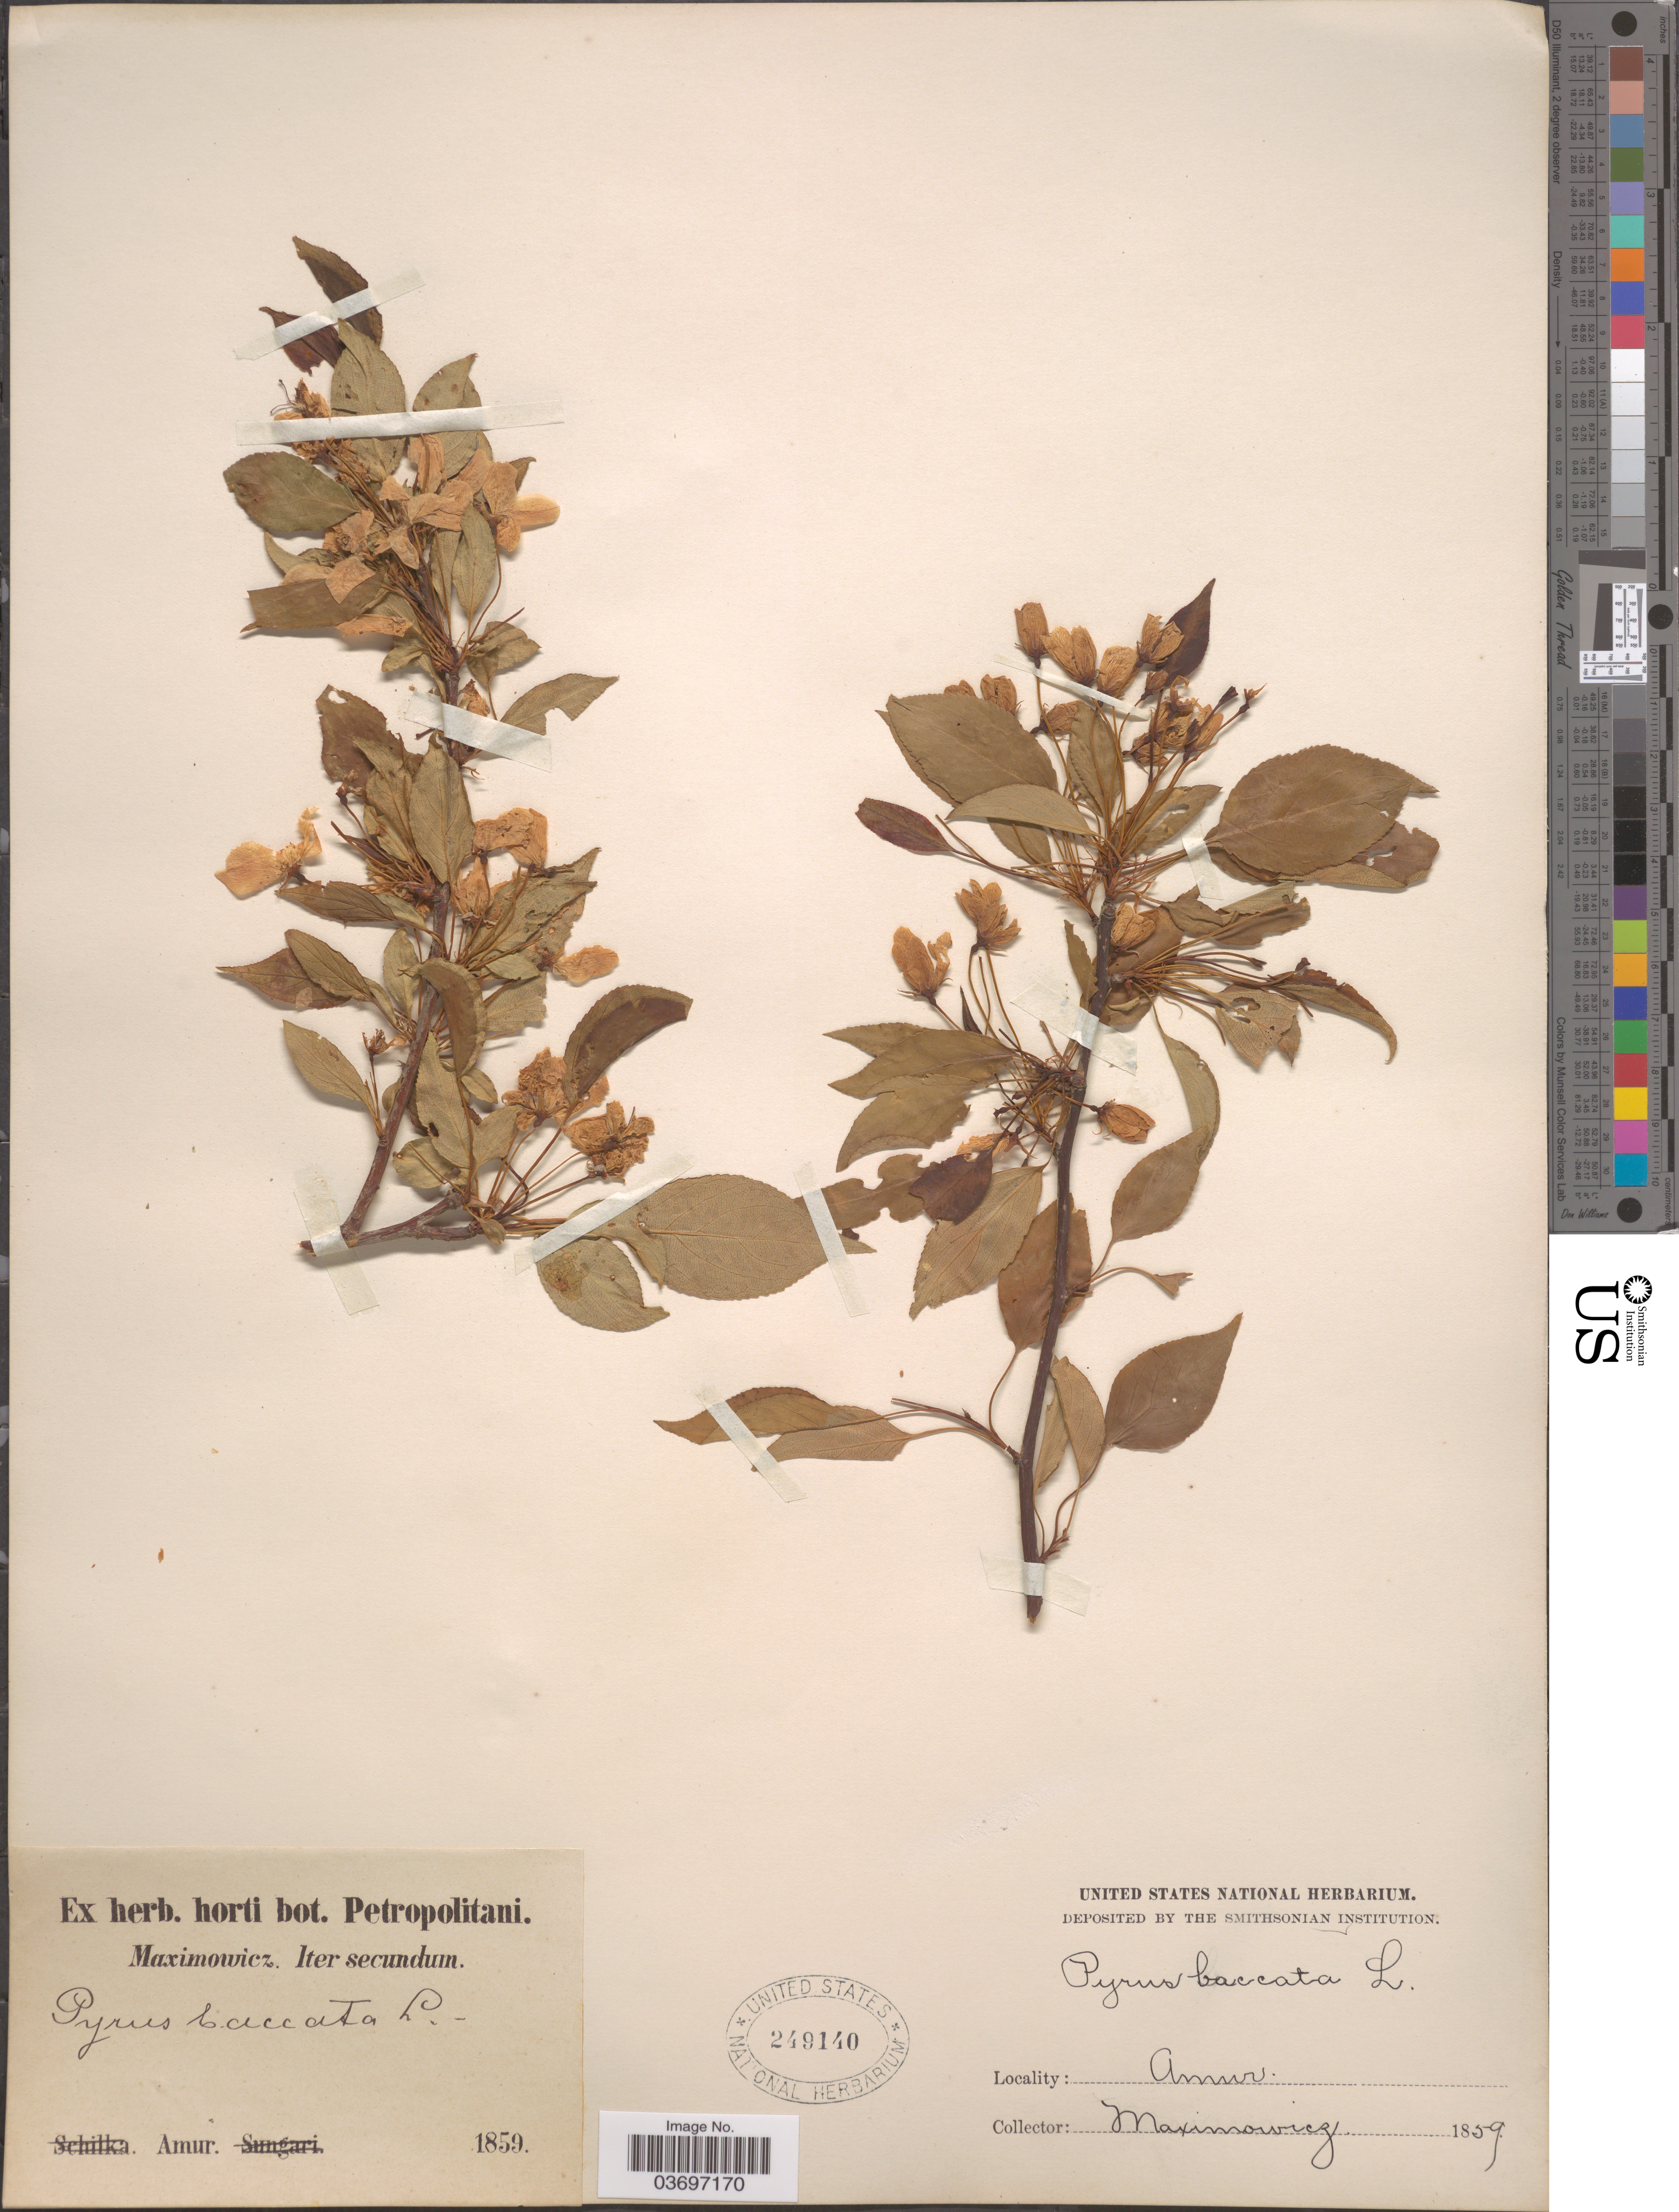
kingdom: Plantae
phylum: Tracheophyta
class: Magnoliopsida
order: Rosales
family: Rosaceae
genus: Malus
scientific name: Malus baccata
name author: (L.) Borkh.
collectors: Maximowicz, --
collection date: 1859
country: Russian Federation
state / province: Amur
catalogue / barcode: US 249140